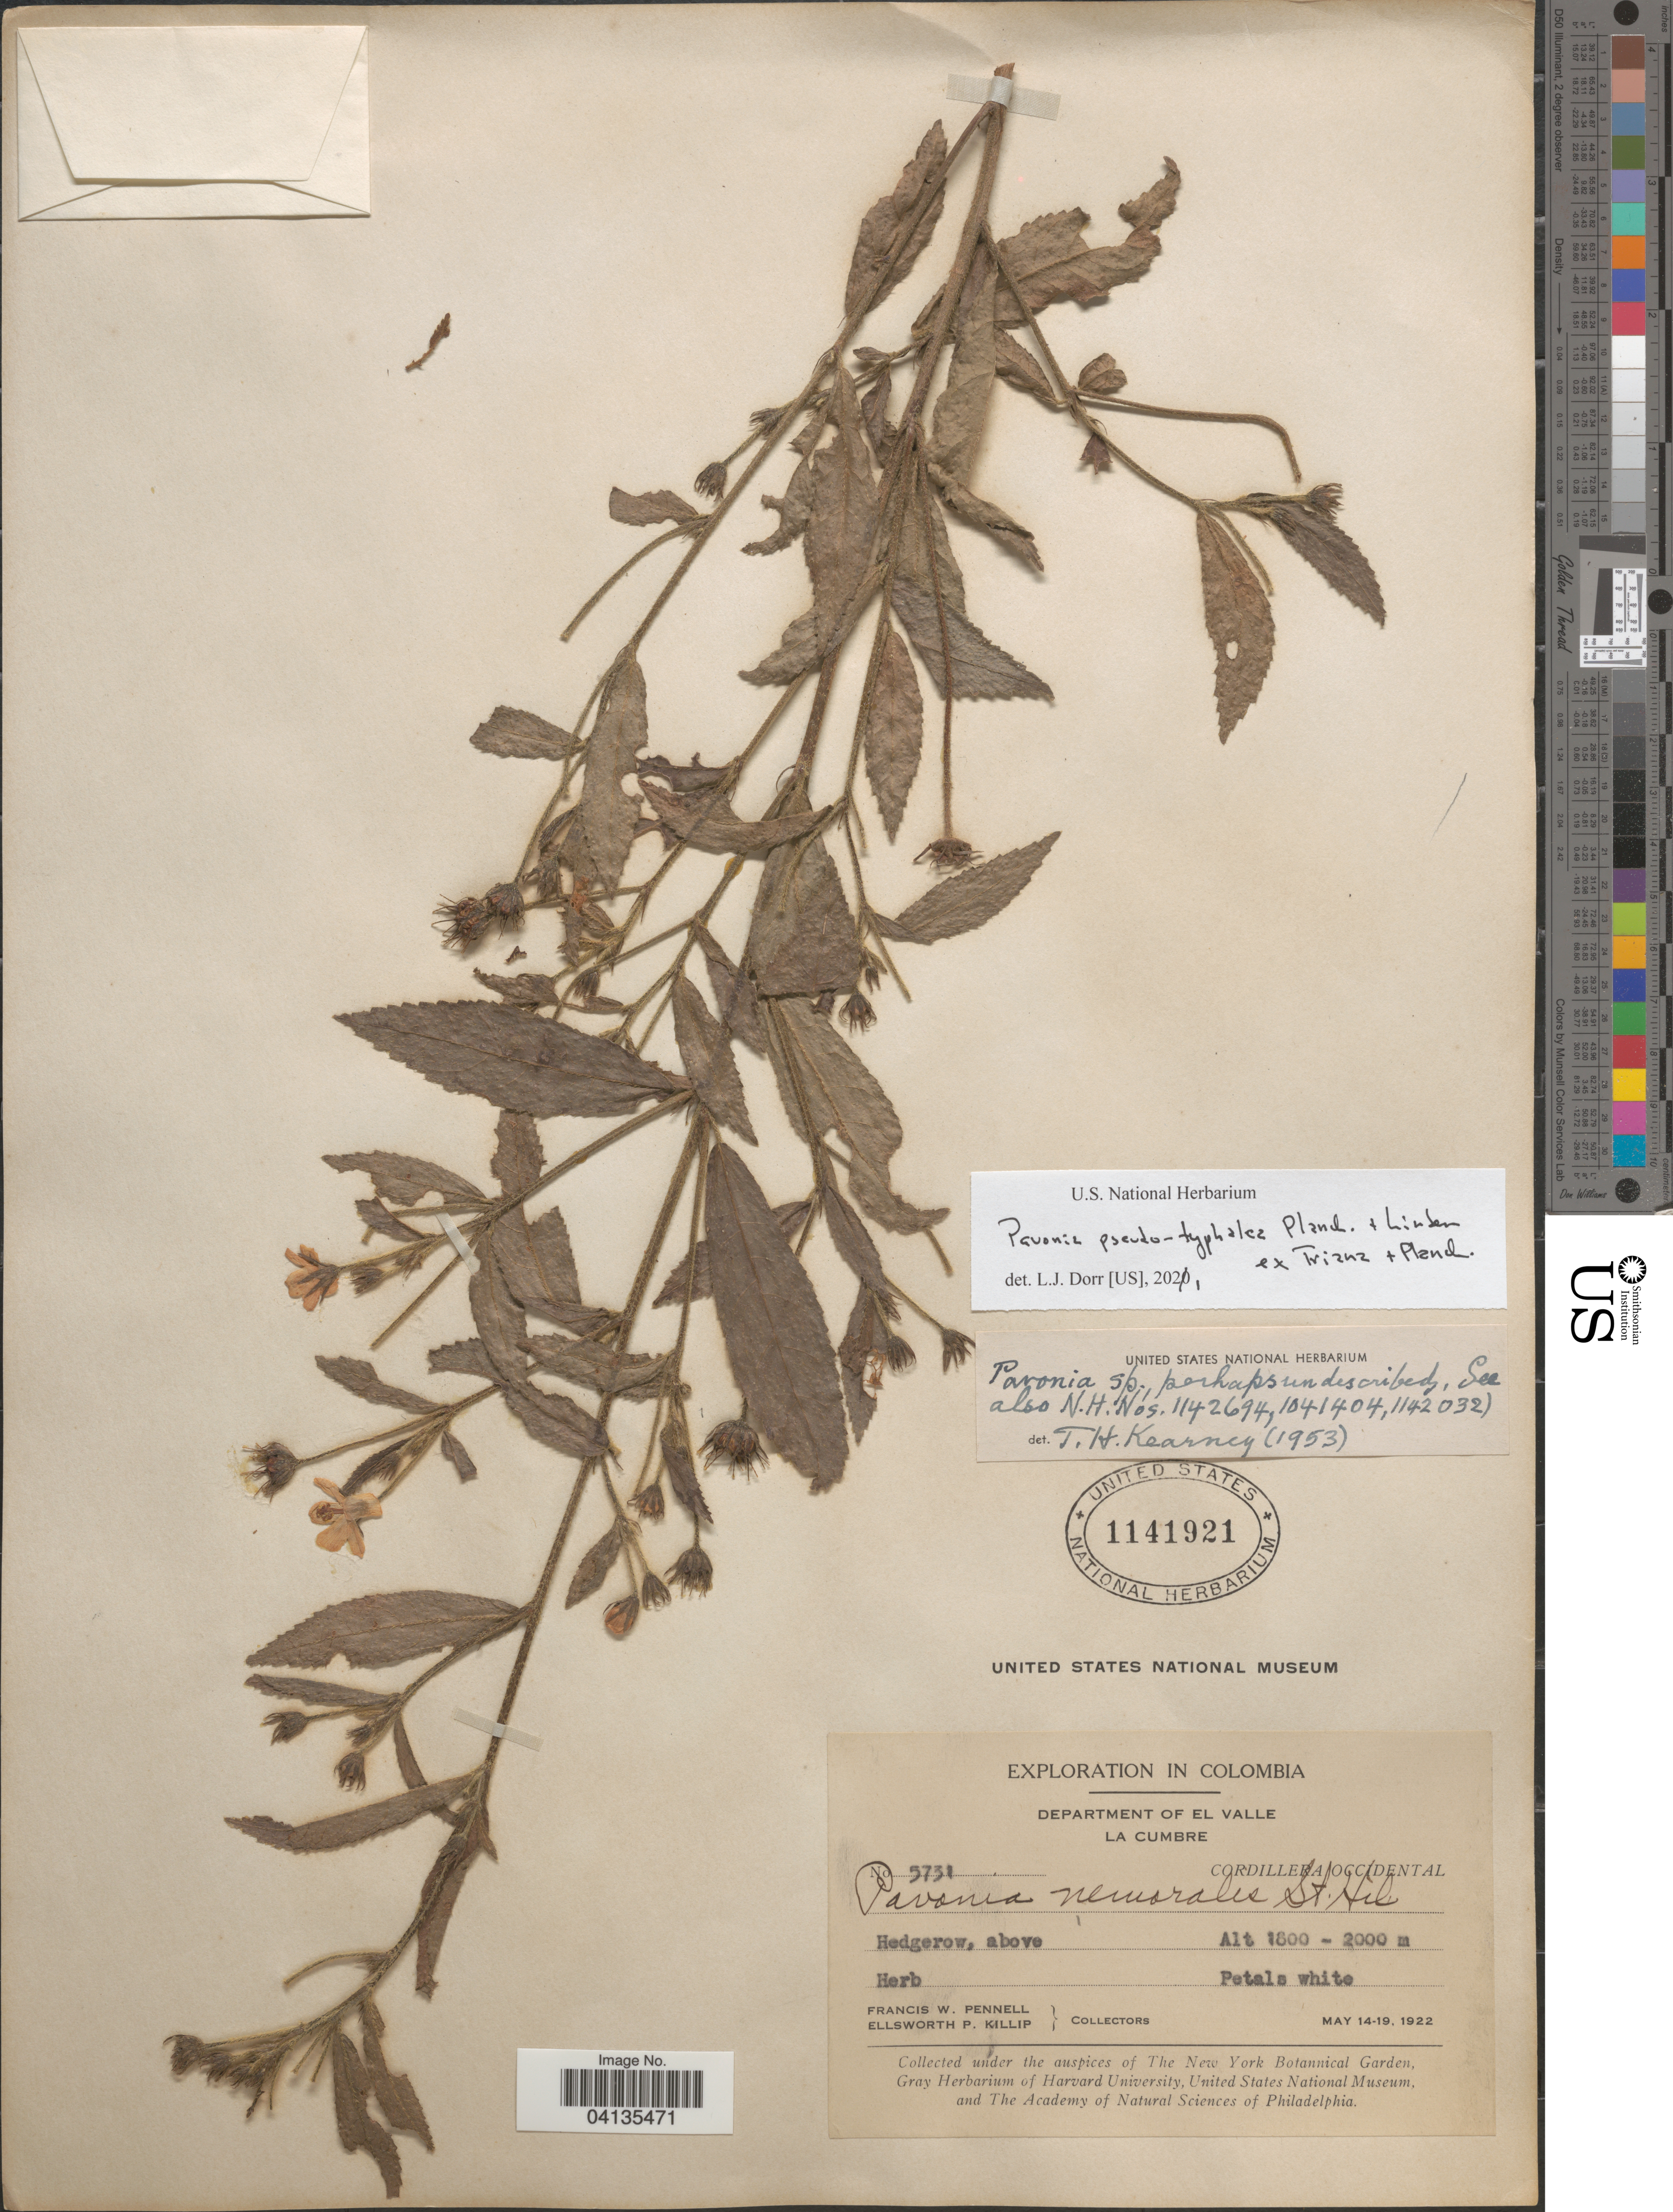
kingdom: Plantae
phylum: Tracheophyta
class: Magnoliopsida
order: Malvales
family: Malvaceae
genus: Pavonia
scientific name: Pavonia pseudotyphalaea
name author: Planch. & Linden ex Triana & Planch.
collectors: F. W. Pennell & E. P. Killip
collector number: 5731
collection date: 1922-05-14/1922-05-19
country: Colombia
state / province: Valle del Cauca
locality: Exploration in Colombia. Department of El Valle. La Cumbre. Cordillera Occidental.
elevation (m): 1800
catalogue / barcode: US 1141921